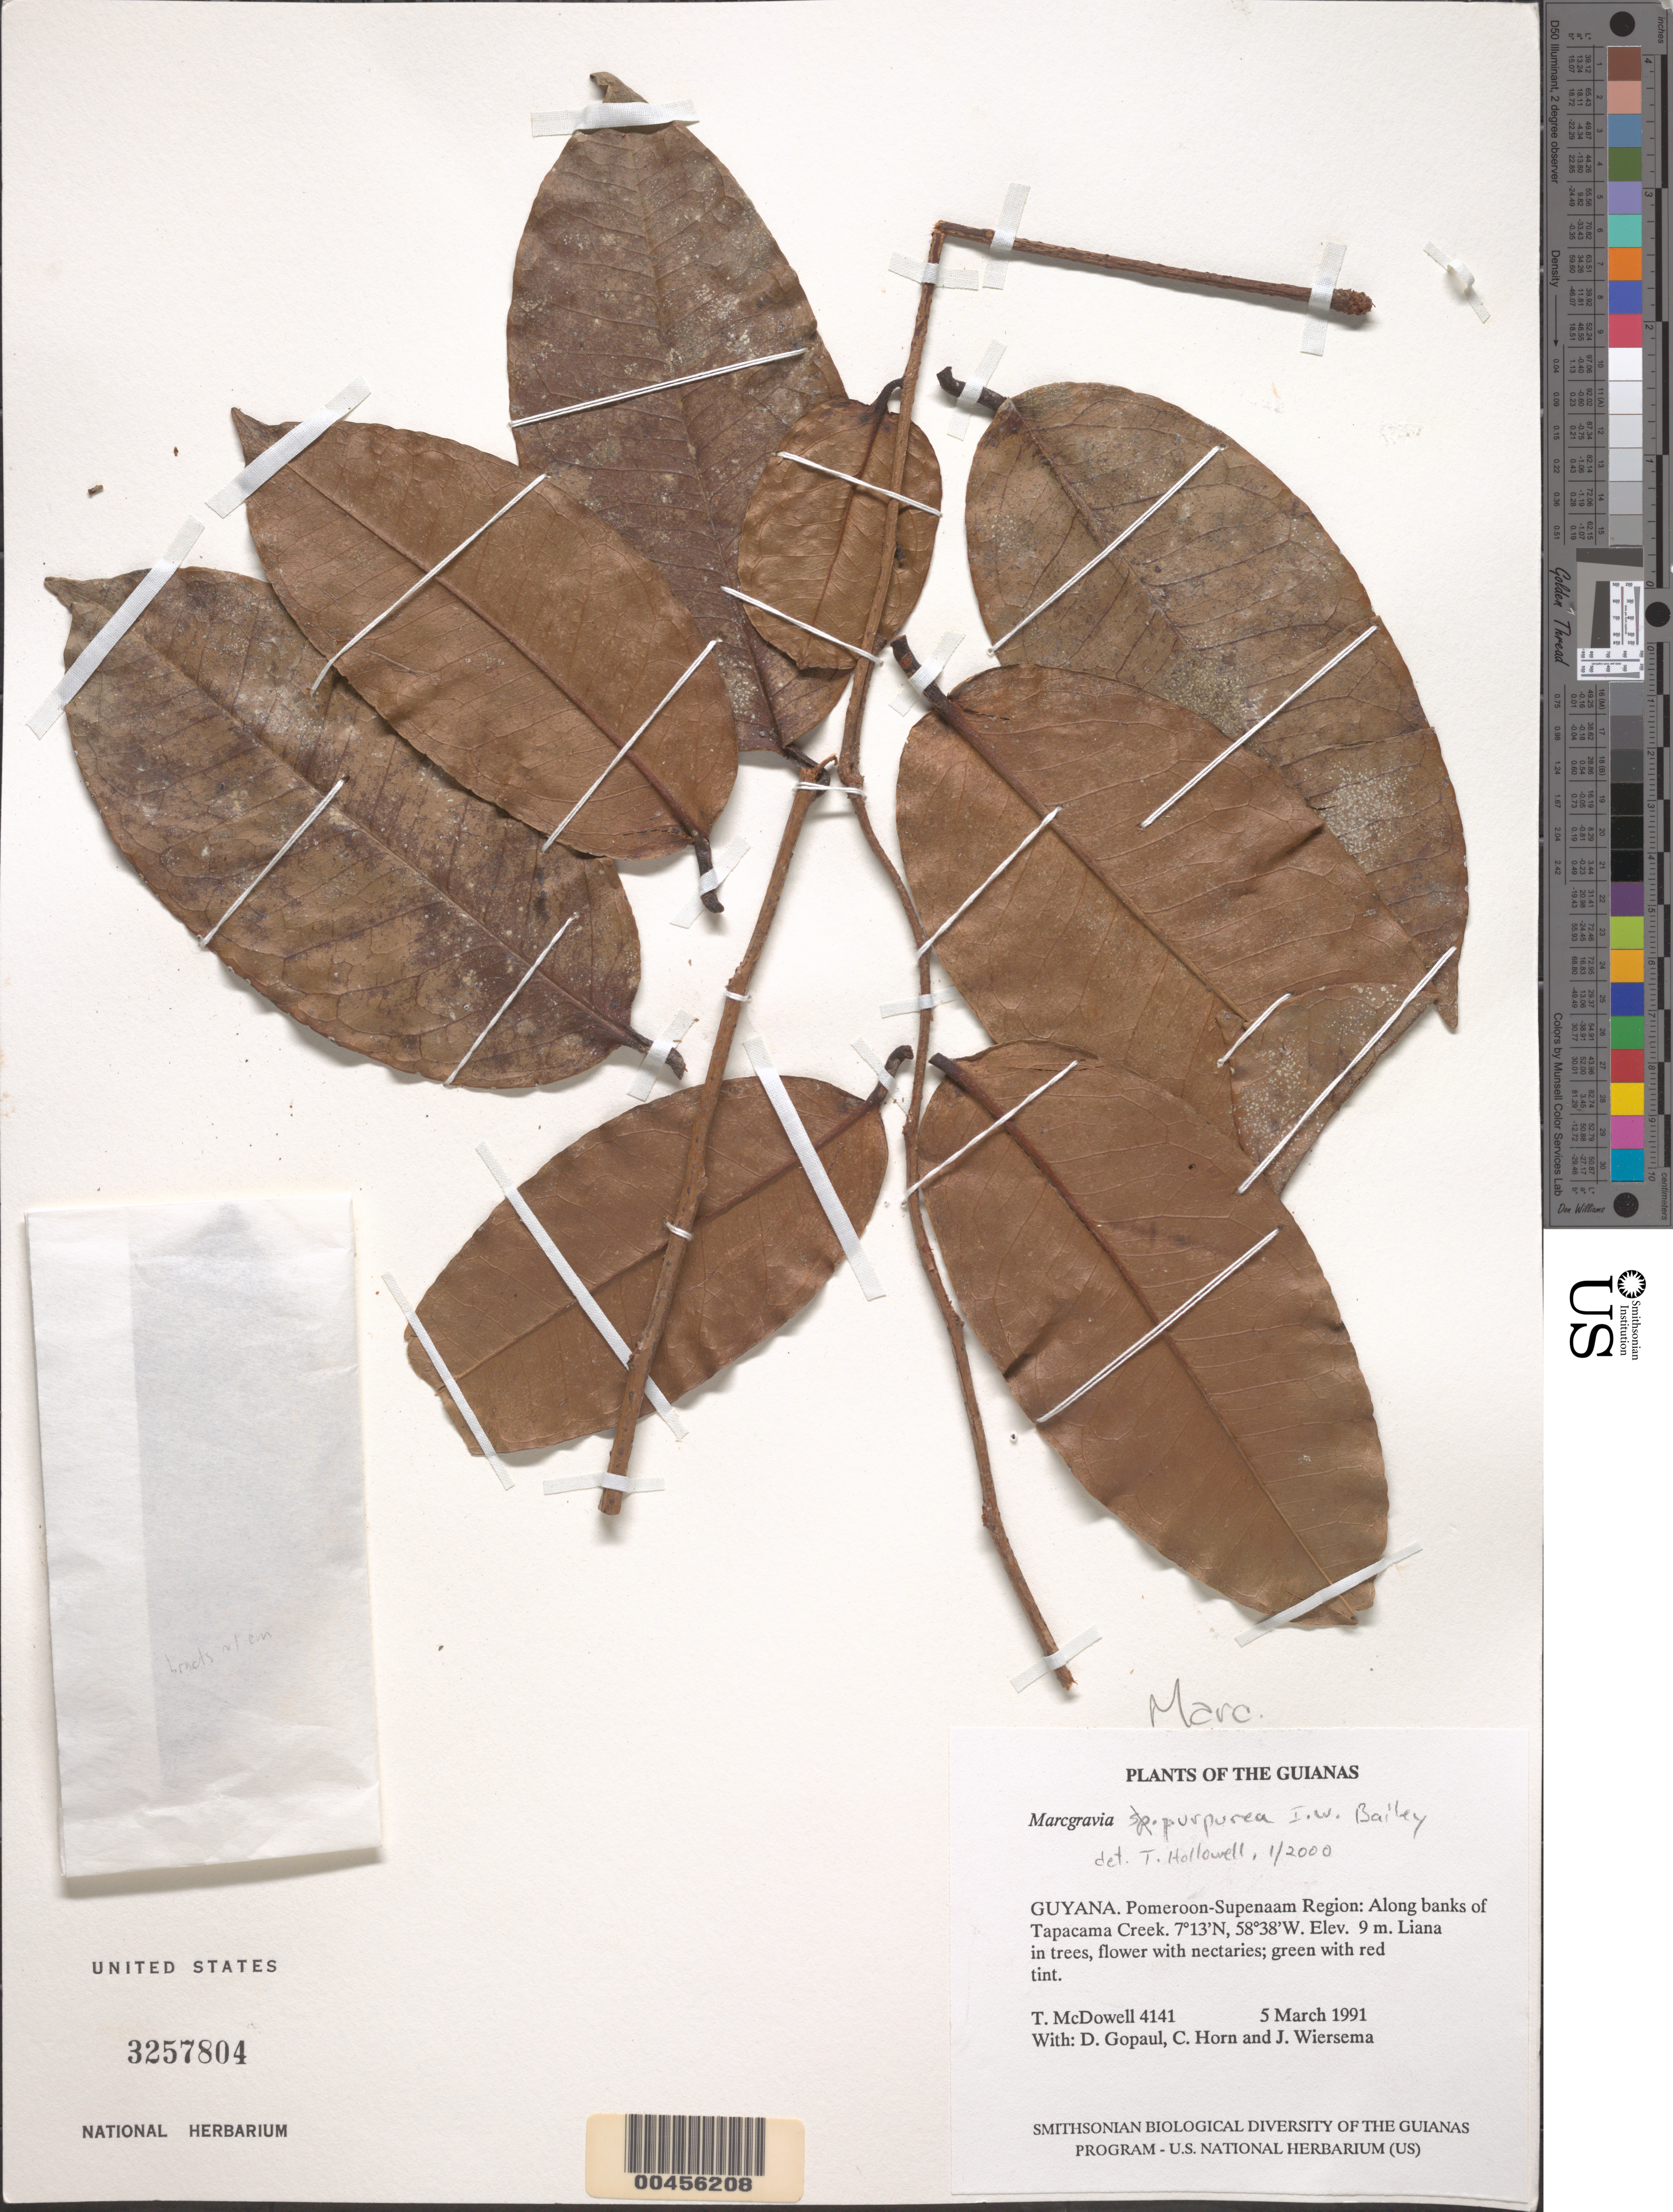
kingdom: Plantae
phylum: Tracheophyta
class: Magnoliopsida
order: Ericales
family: Marcgraviaceae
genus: Marcgravia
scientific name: Marcgravia purpurea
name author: I.W. Bailey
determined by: Hollowell, T. H., (BOT), Smithsonian Institution - National Museum of Natural History (UNITED STATES)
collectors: T. McDowell, D. Gopaul, C. N. Horn & J. H. Wiersema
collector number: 4141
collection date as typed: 6 March 1991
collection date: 1991-03-06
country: Guyana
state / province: Pomeroon-Supenaam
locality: Tapacuma Creek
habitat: Along banks of creek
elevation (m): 9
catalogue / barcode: US 3257804